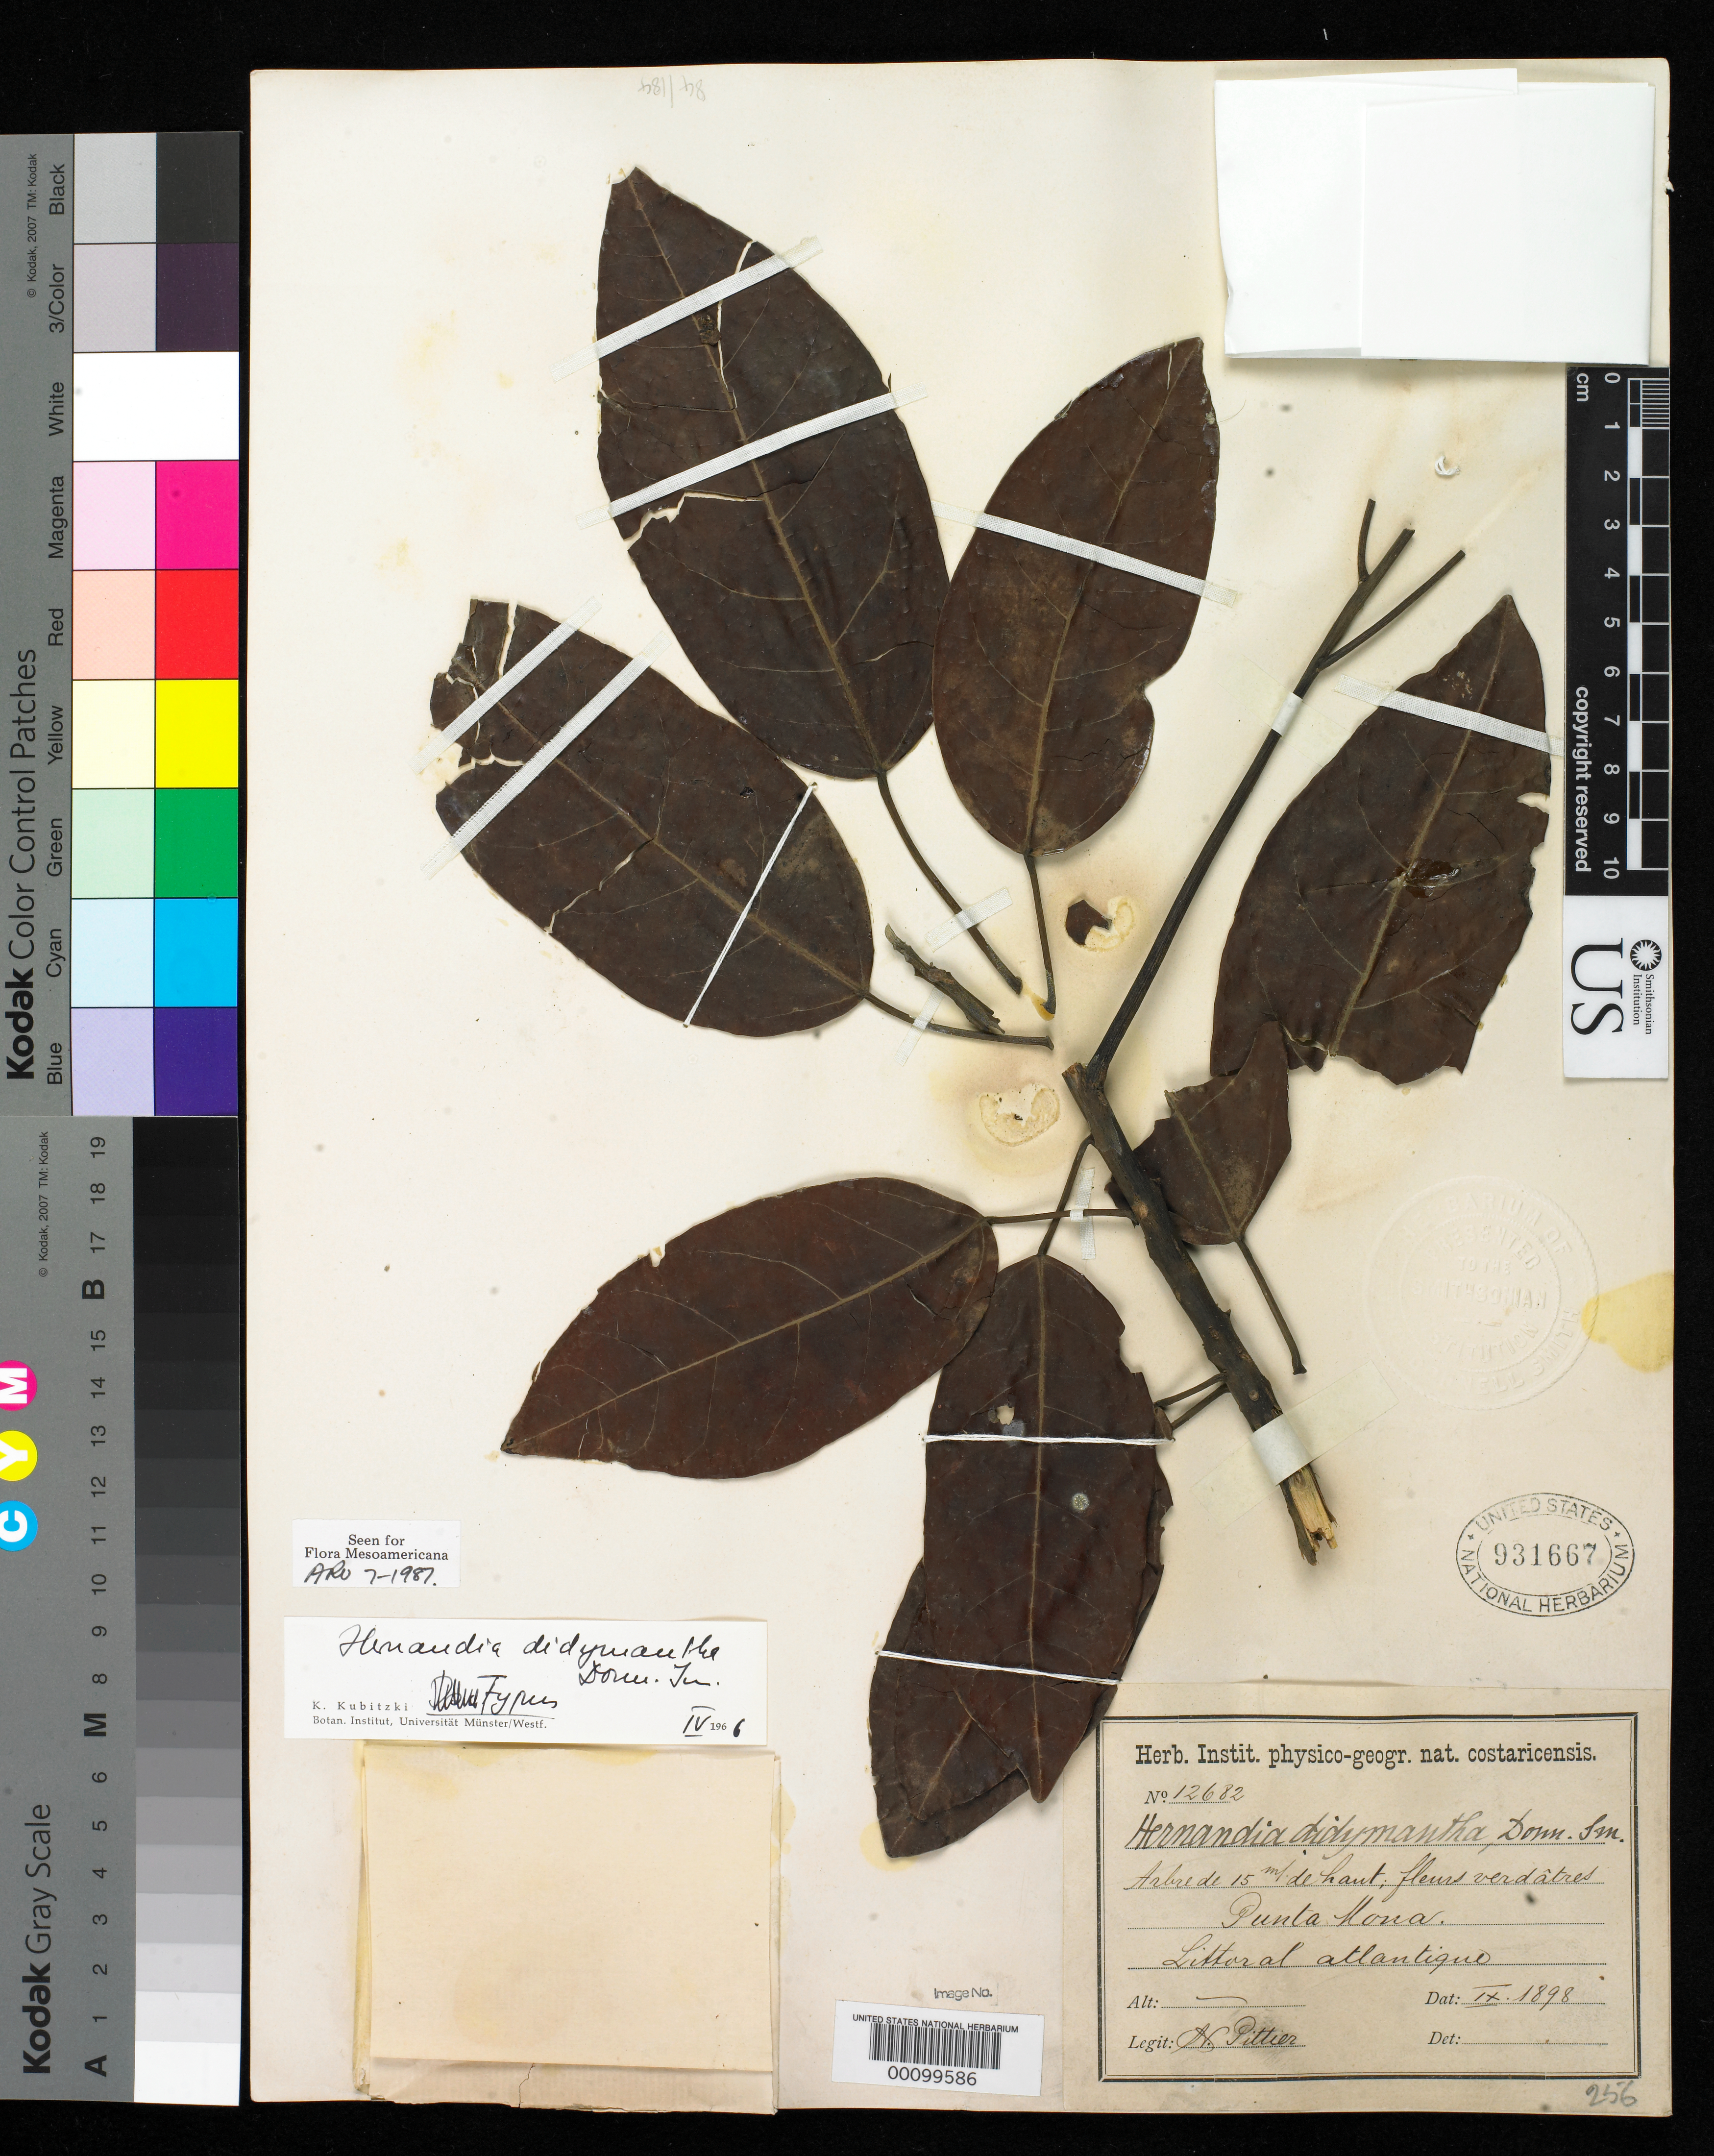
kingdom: Plantae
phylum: Tracheophyta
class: Magnoliopsida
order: Laurales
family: Hernandiaceae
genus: Hernandia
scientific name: Hernandia didymantha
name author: Donn. Sm.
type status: Type Collection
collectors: H. F. Pittier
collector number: Herb. Nat. Costaricensis 12682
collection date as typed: Sep 1898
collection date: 1898-09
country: Costa Rica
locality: Punta Mona, littoral Atlantique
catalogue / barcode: US 931667